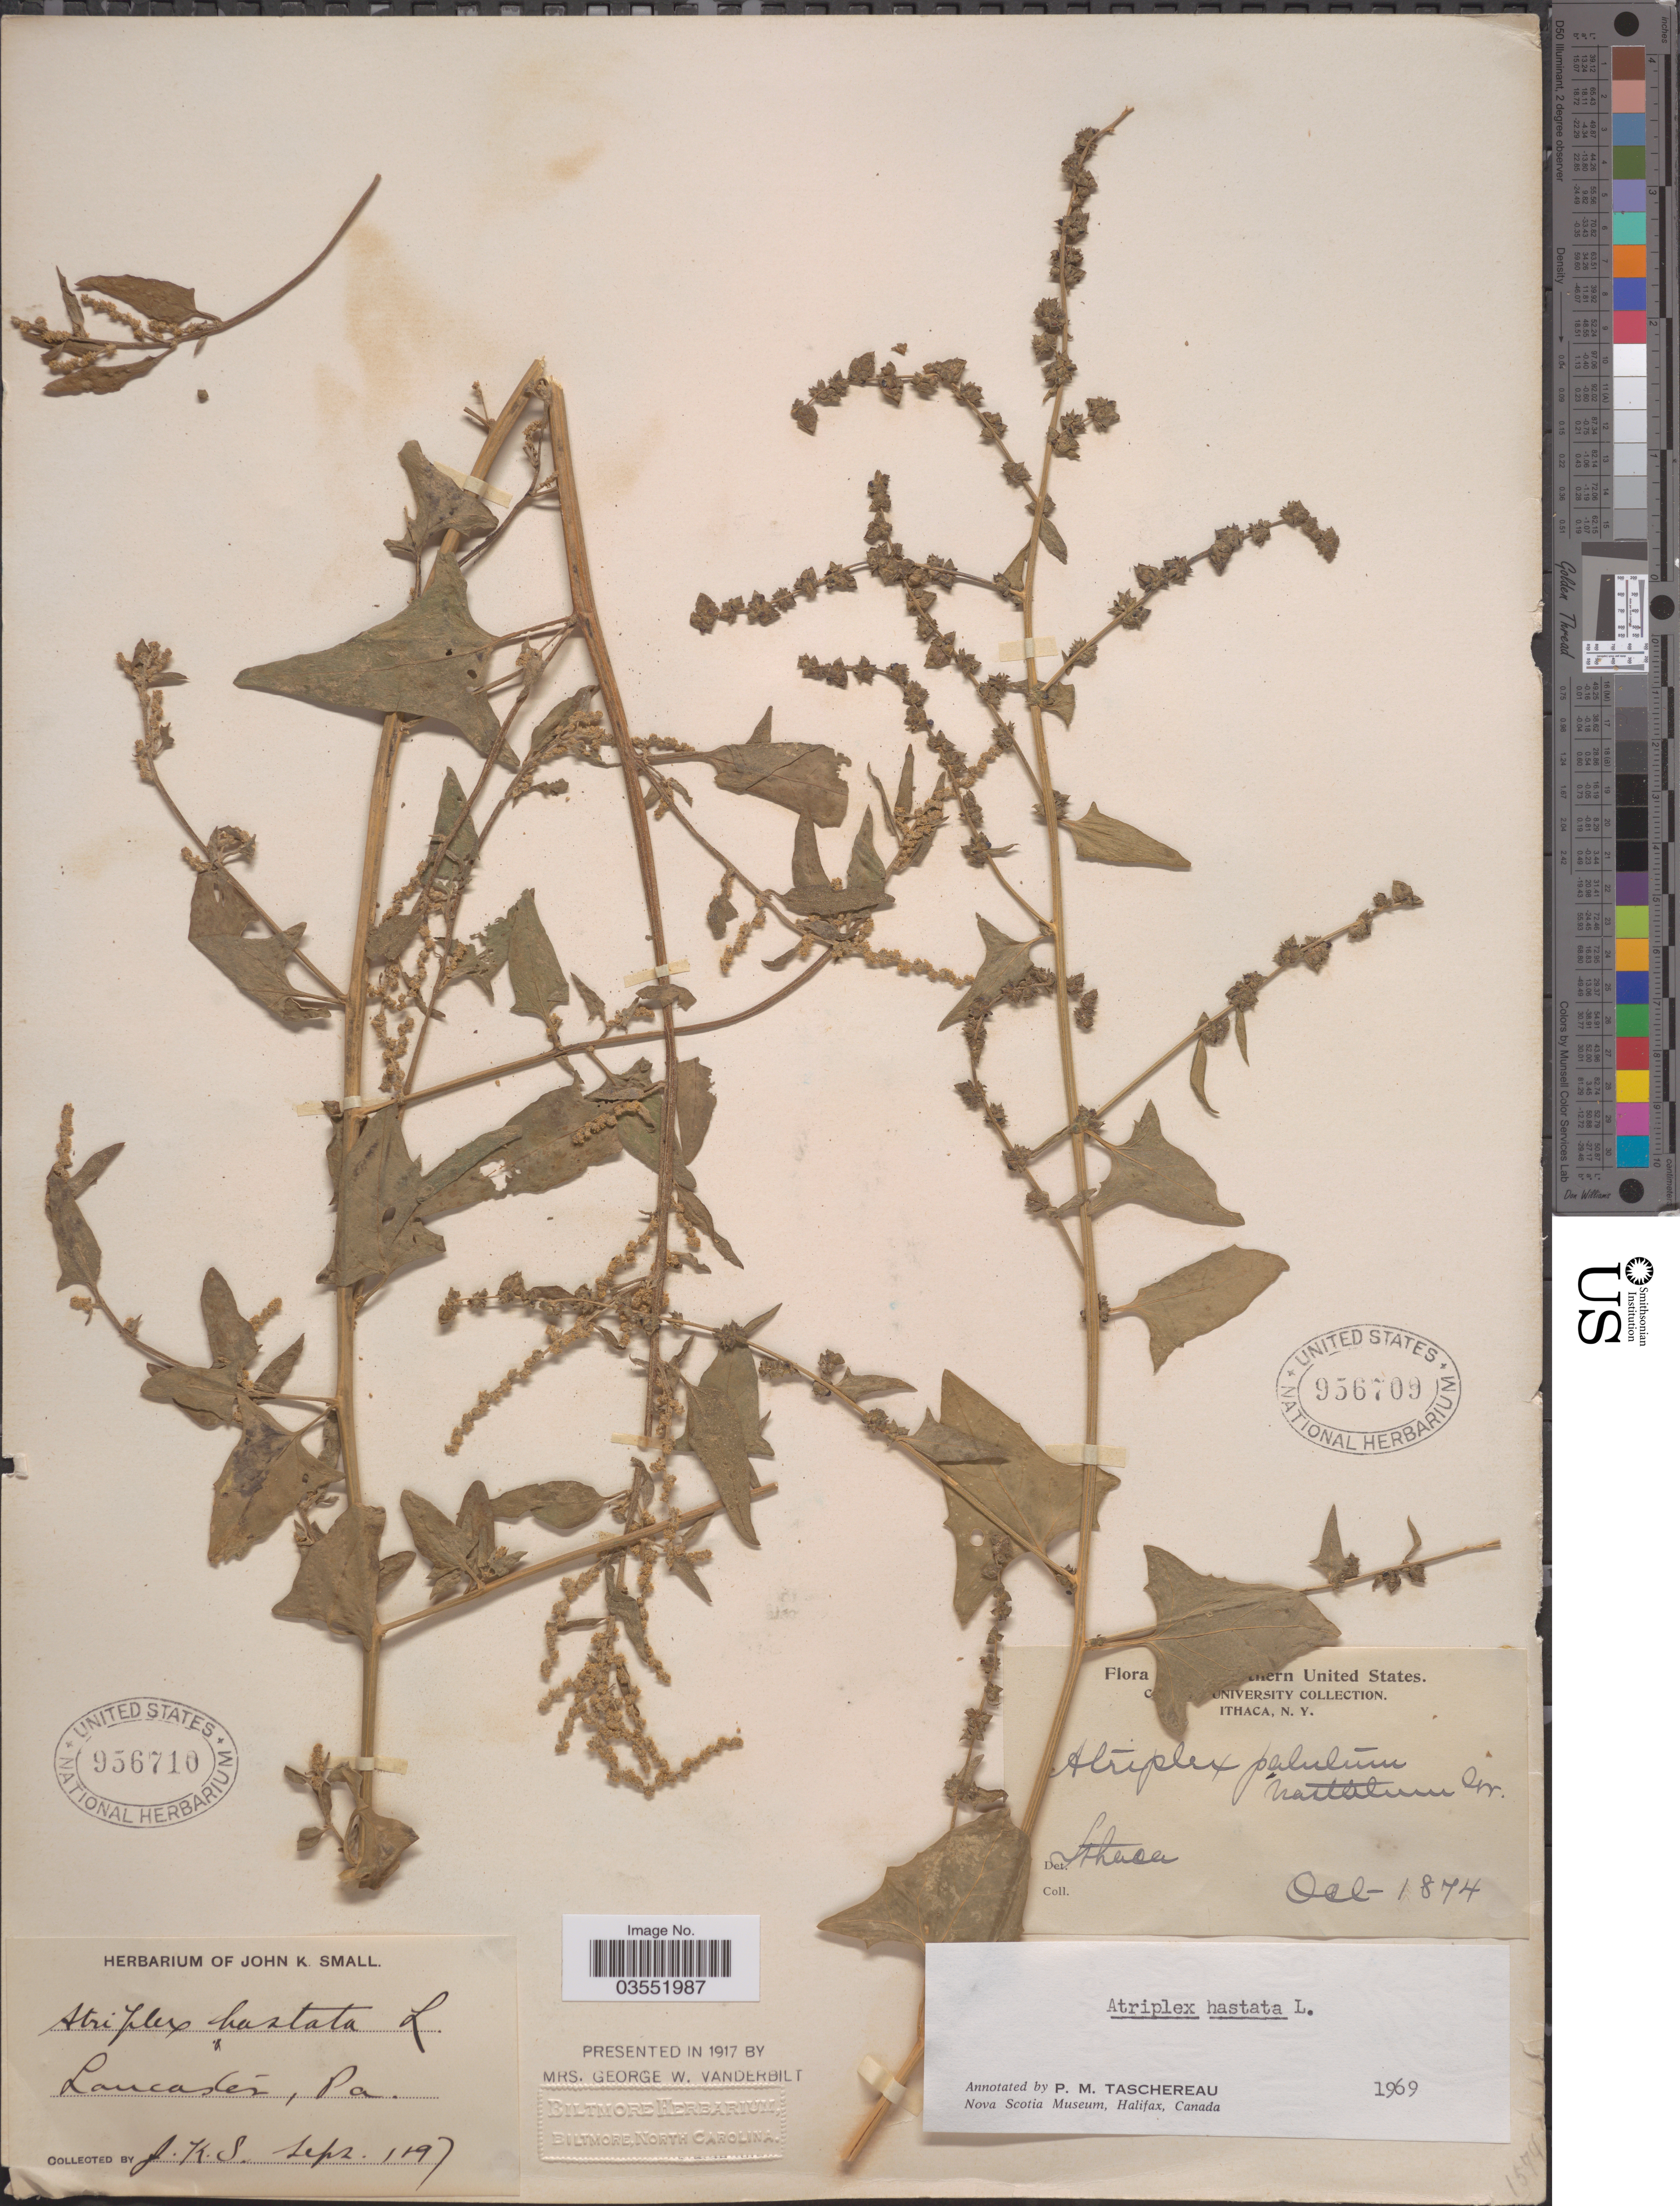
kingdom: Plantae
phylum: Tracheophyta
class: Magnoliopsida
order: Caryophyllales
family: Amaranthaceae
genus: Atriplex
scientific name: Atriplex hastata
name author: L.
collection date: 1874-10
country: United States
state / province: New York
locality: Ithaca.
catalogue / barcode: US 956709-2